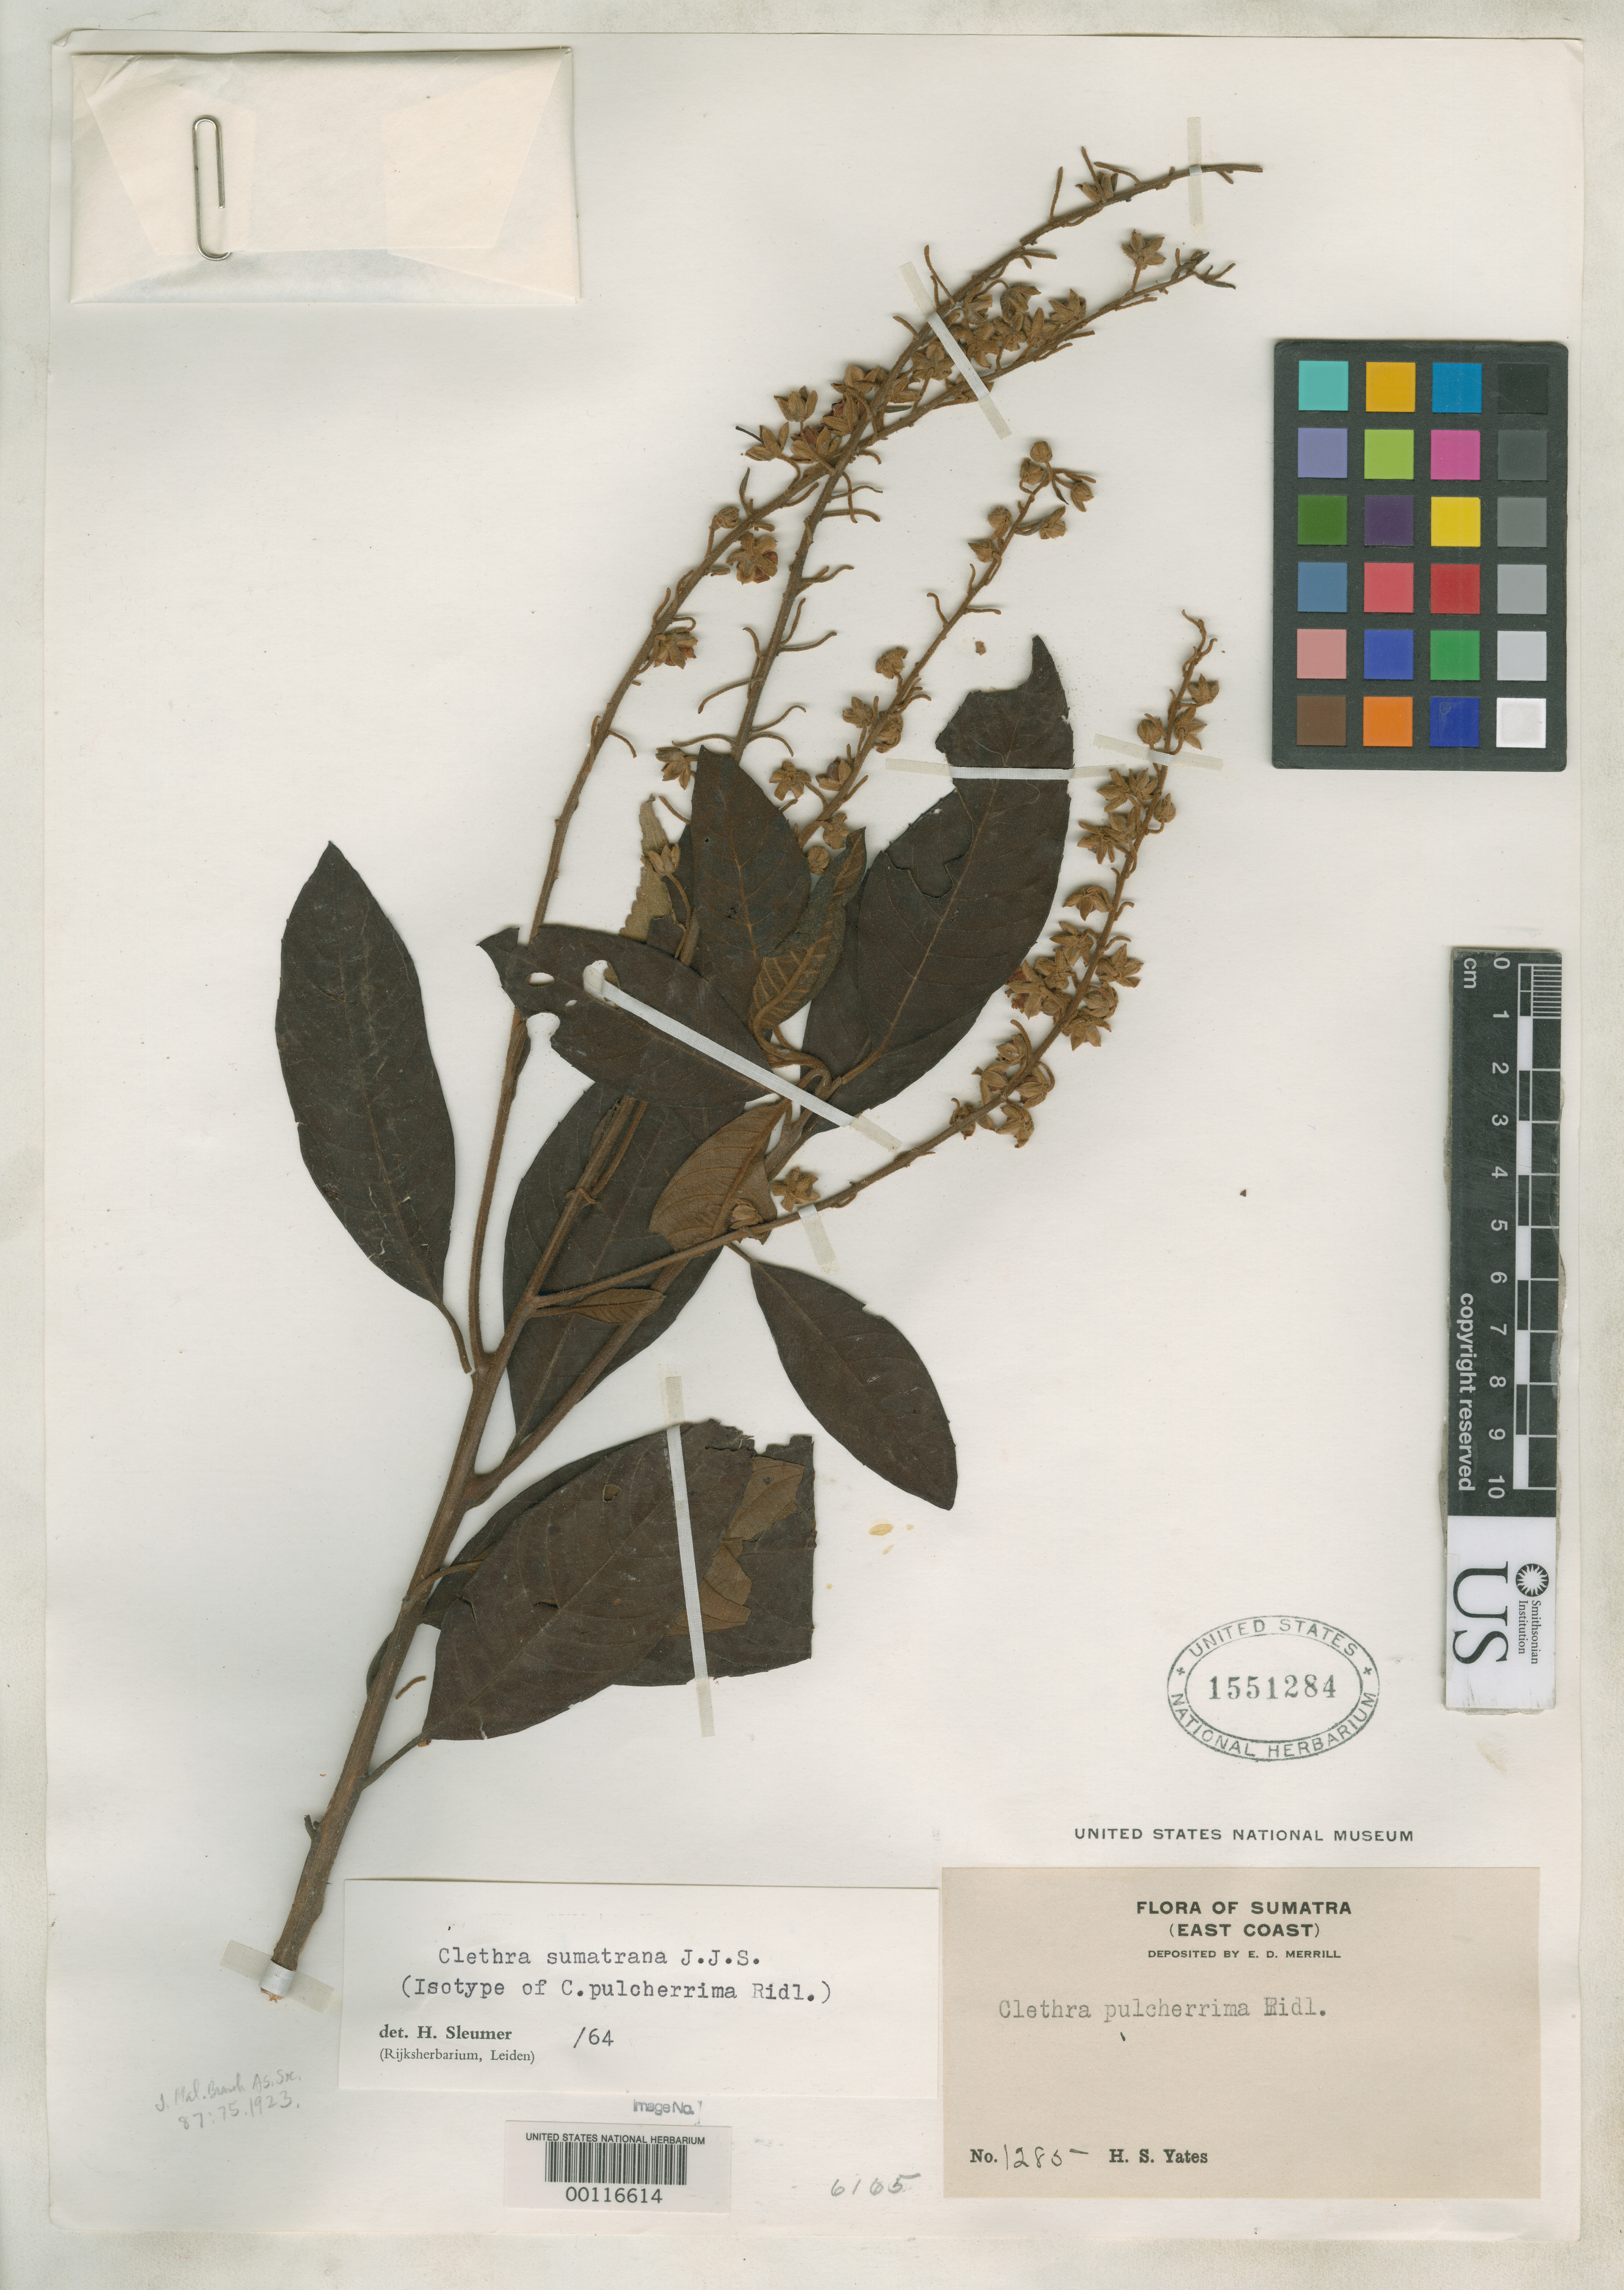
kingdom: Plantae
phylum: Tracheophyta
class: Magnoliopsida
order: Ericales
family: Clethraceae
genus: Clethra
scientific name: Clethra pulcherrima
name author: Ridl.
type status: Isotype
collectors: H. S. Yates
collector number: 1285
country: Indonesia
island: Sumatra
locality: East coast.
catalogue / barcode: US 1551284